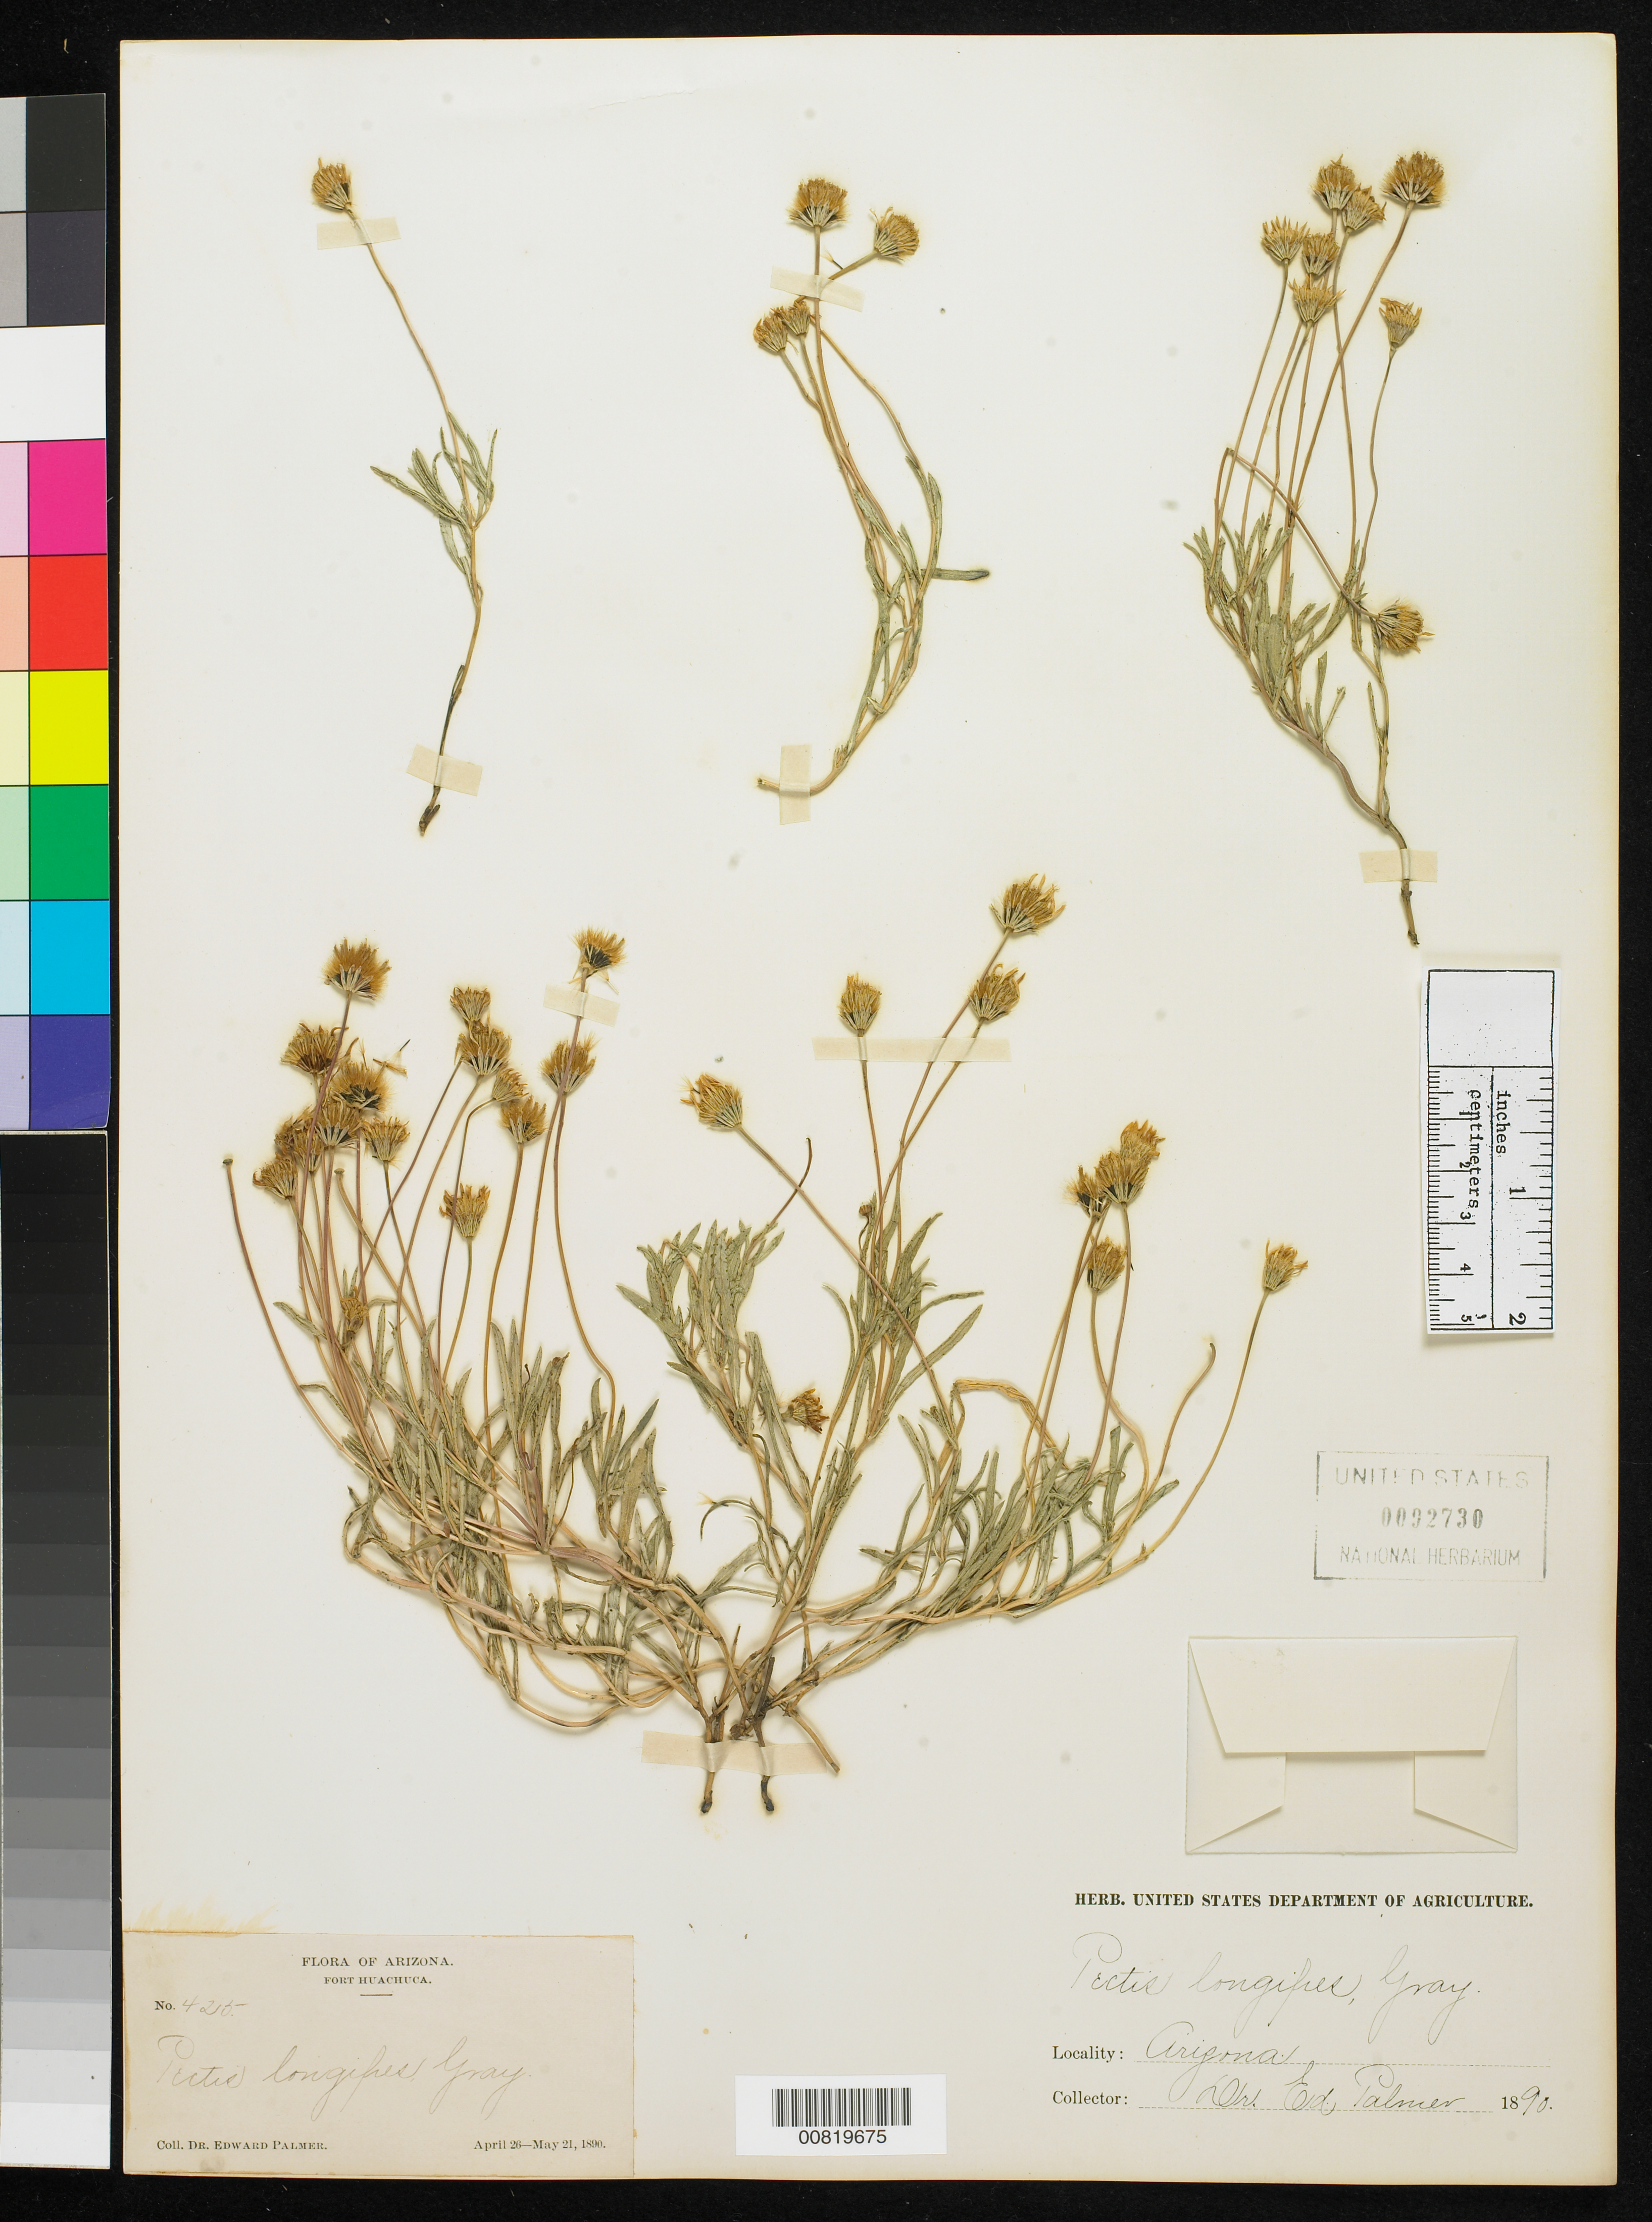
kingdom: Plantae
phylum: Tracheophyta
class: Magnoliopsida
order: Asterales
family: Asteraceae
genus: Pectis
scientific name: Pectis longipes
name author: A. Gray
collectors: E. Palmer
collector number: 425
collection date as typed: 26 Apr 1890 to 21 May 1890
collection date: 1890-04-26/1890-05-21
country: United States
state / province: Arizona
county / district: Cochise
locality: Fort Huachuca.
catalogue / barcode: US 92730